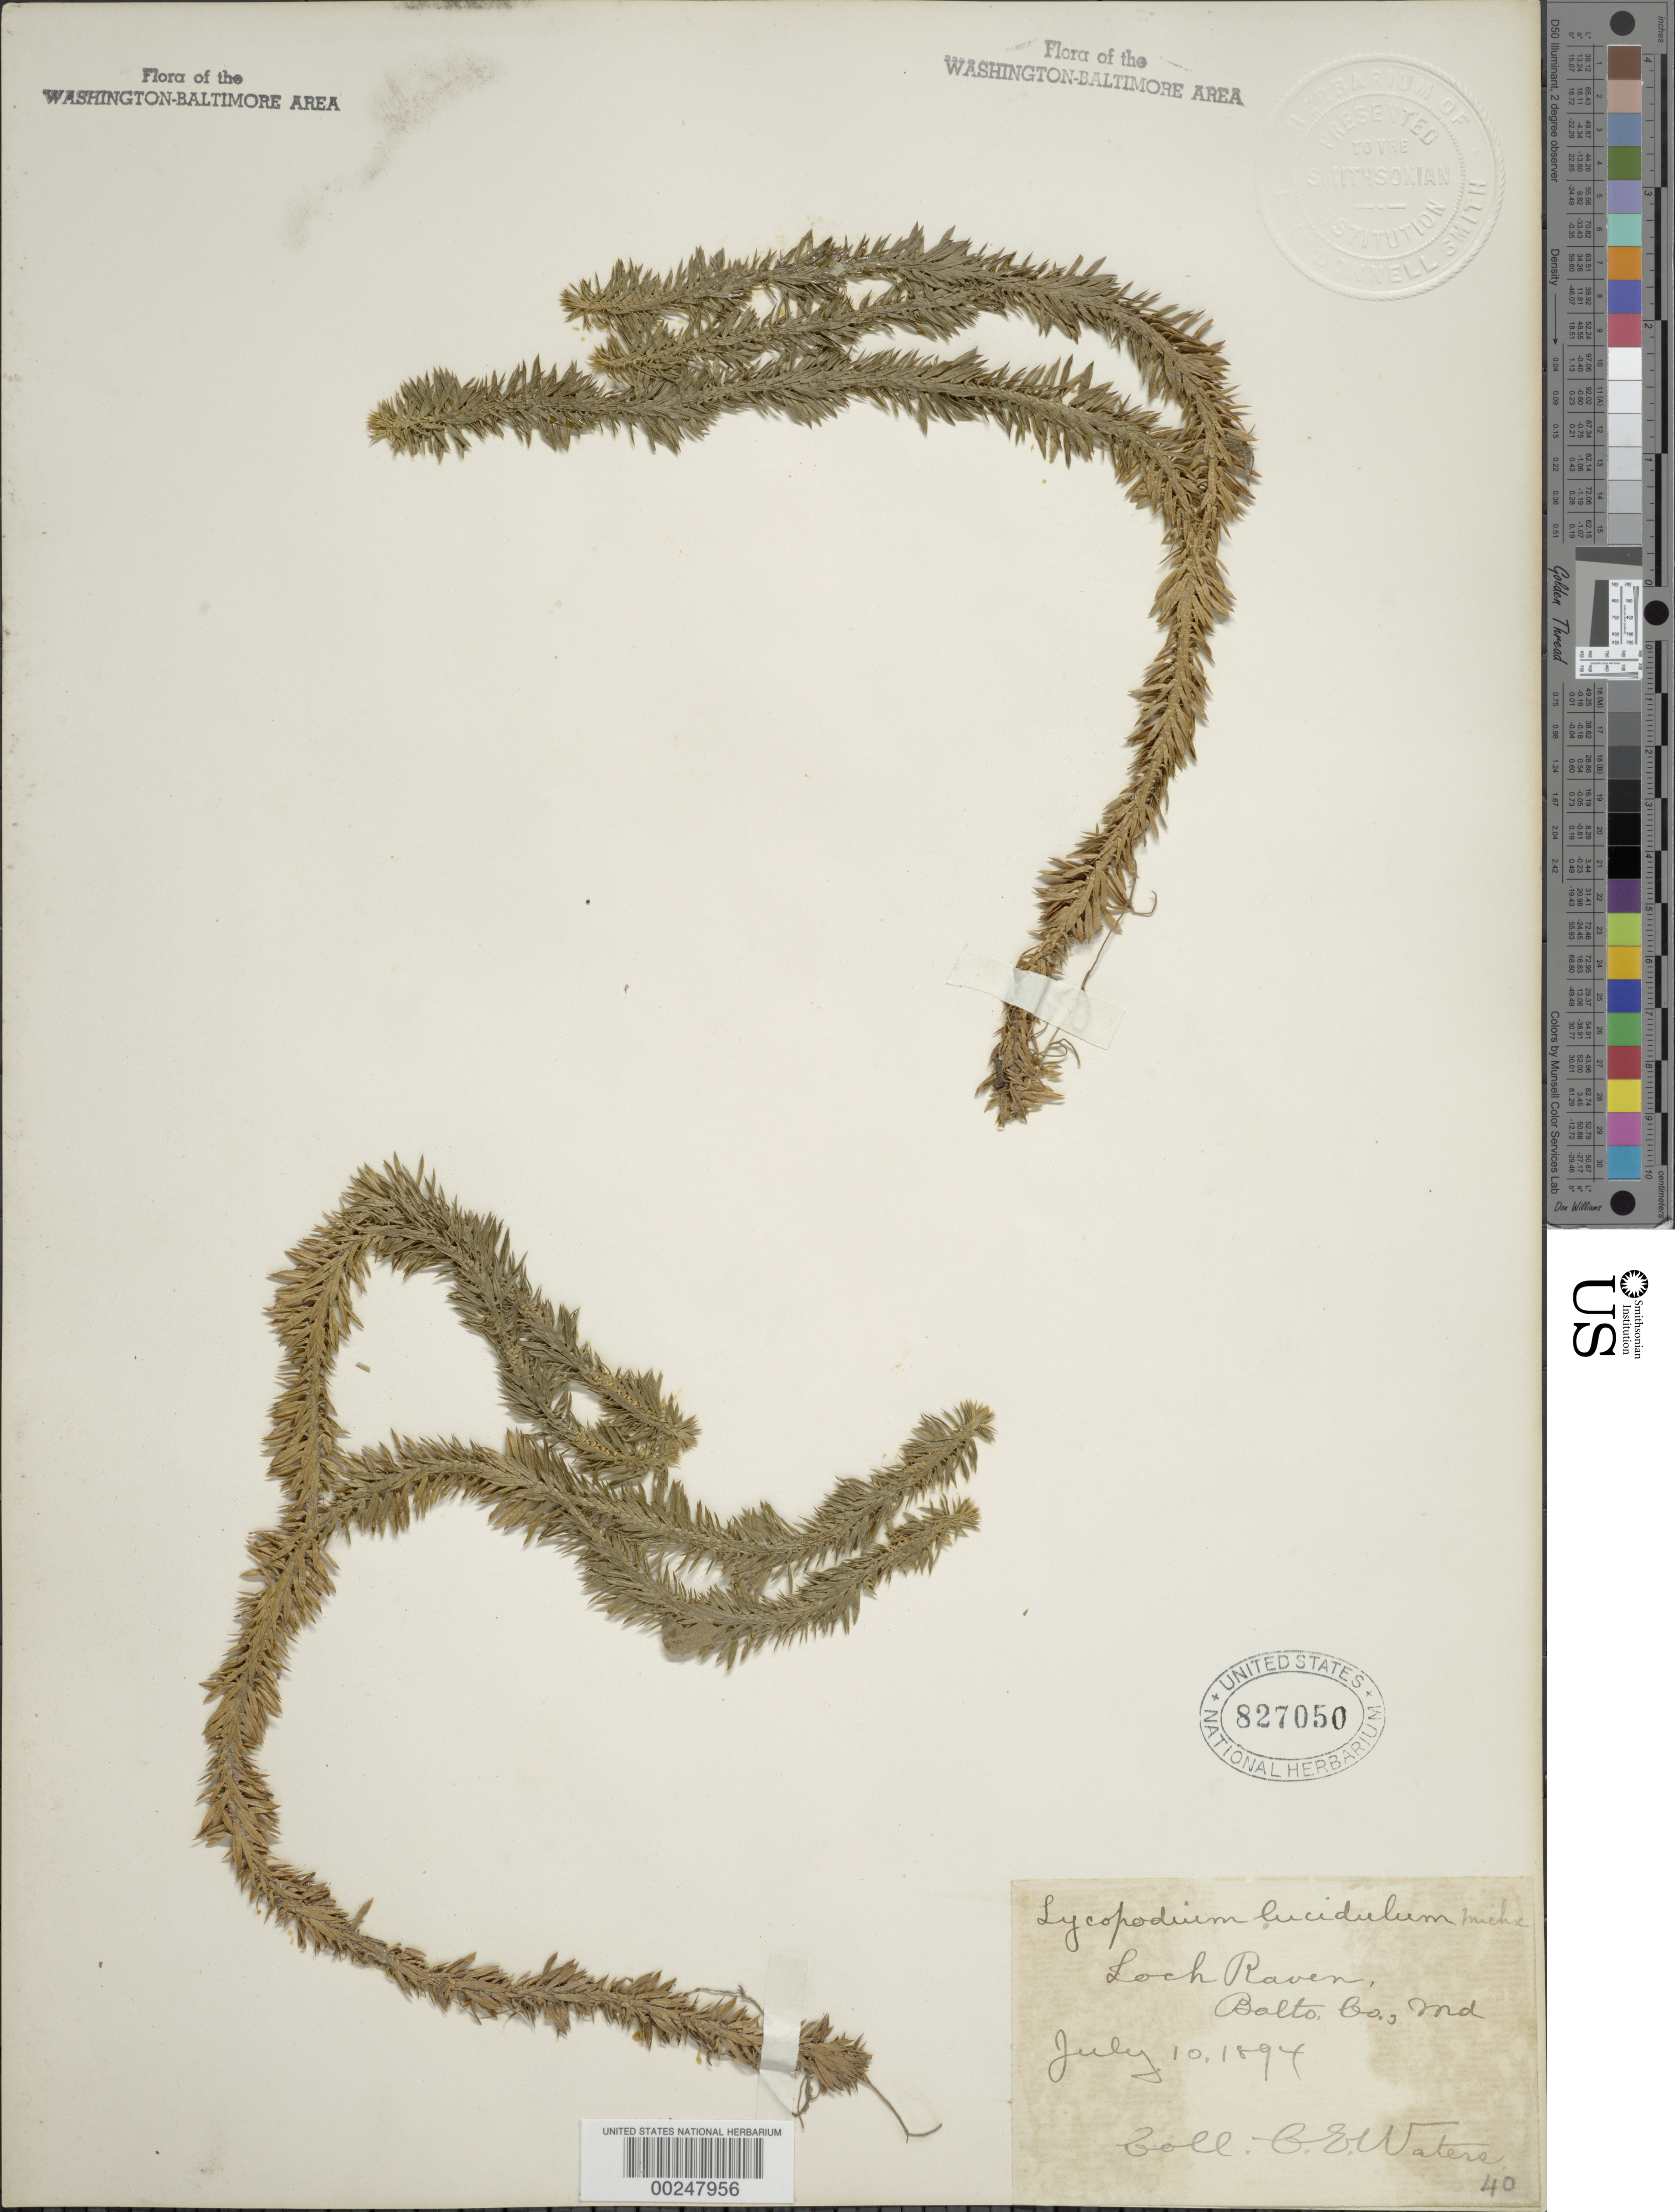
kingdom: Plantae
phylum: Tracheophyta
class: Lycopodiopsida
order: Lycopodiales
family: Lycopodiaceae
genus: Huperzia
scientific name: Huperzia lucidula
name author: (Michx.) Trevis.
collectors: C. Waters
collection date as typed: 10 Jul 1894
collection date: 1894-07-10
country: United States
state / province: Maryland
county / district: Baltimore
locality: Loch Raven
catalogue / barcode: US 827050